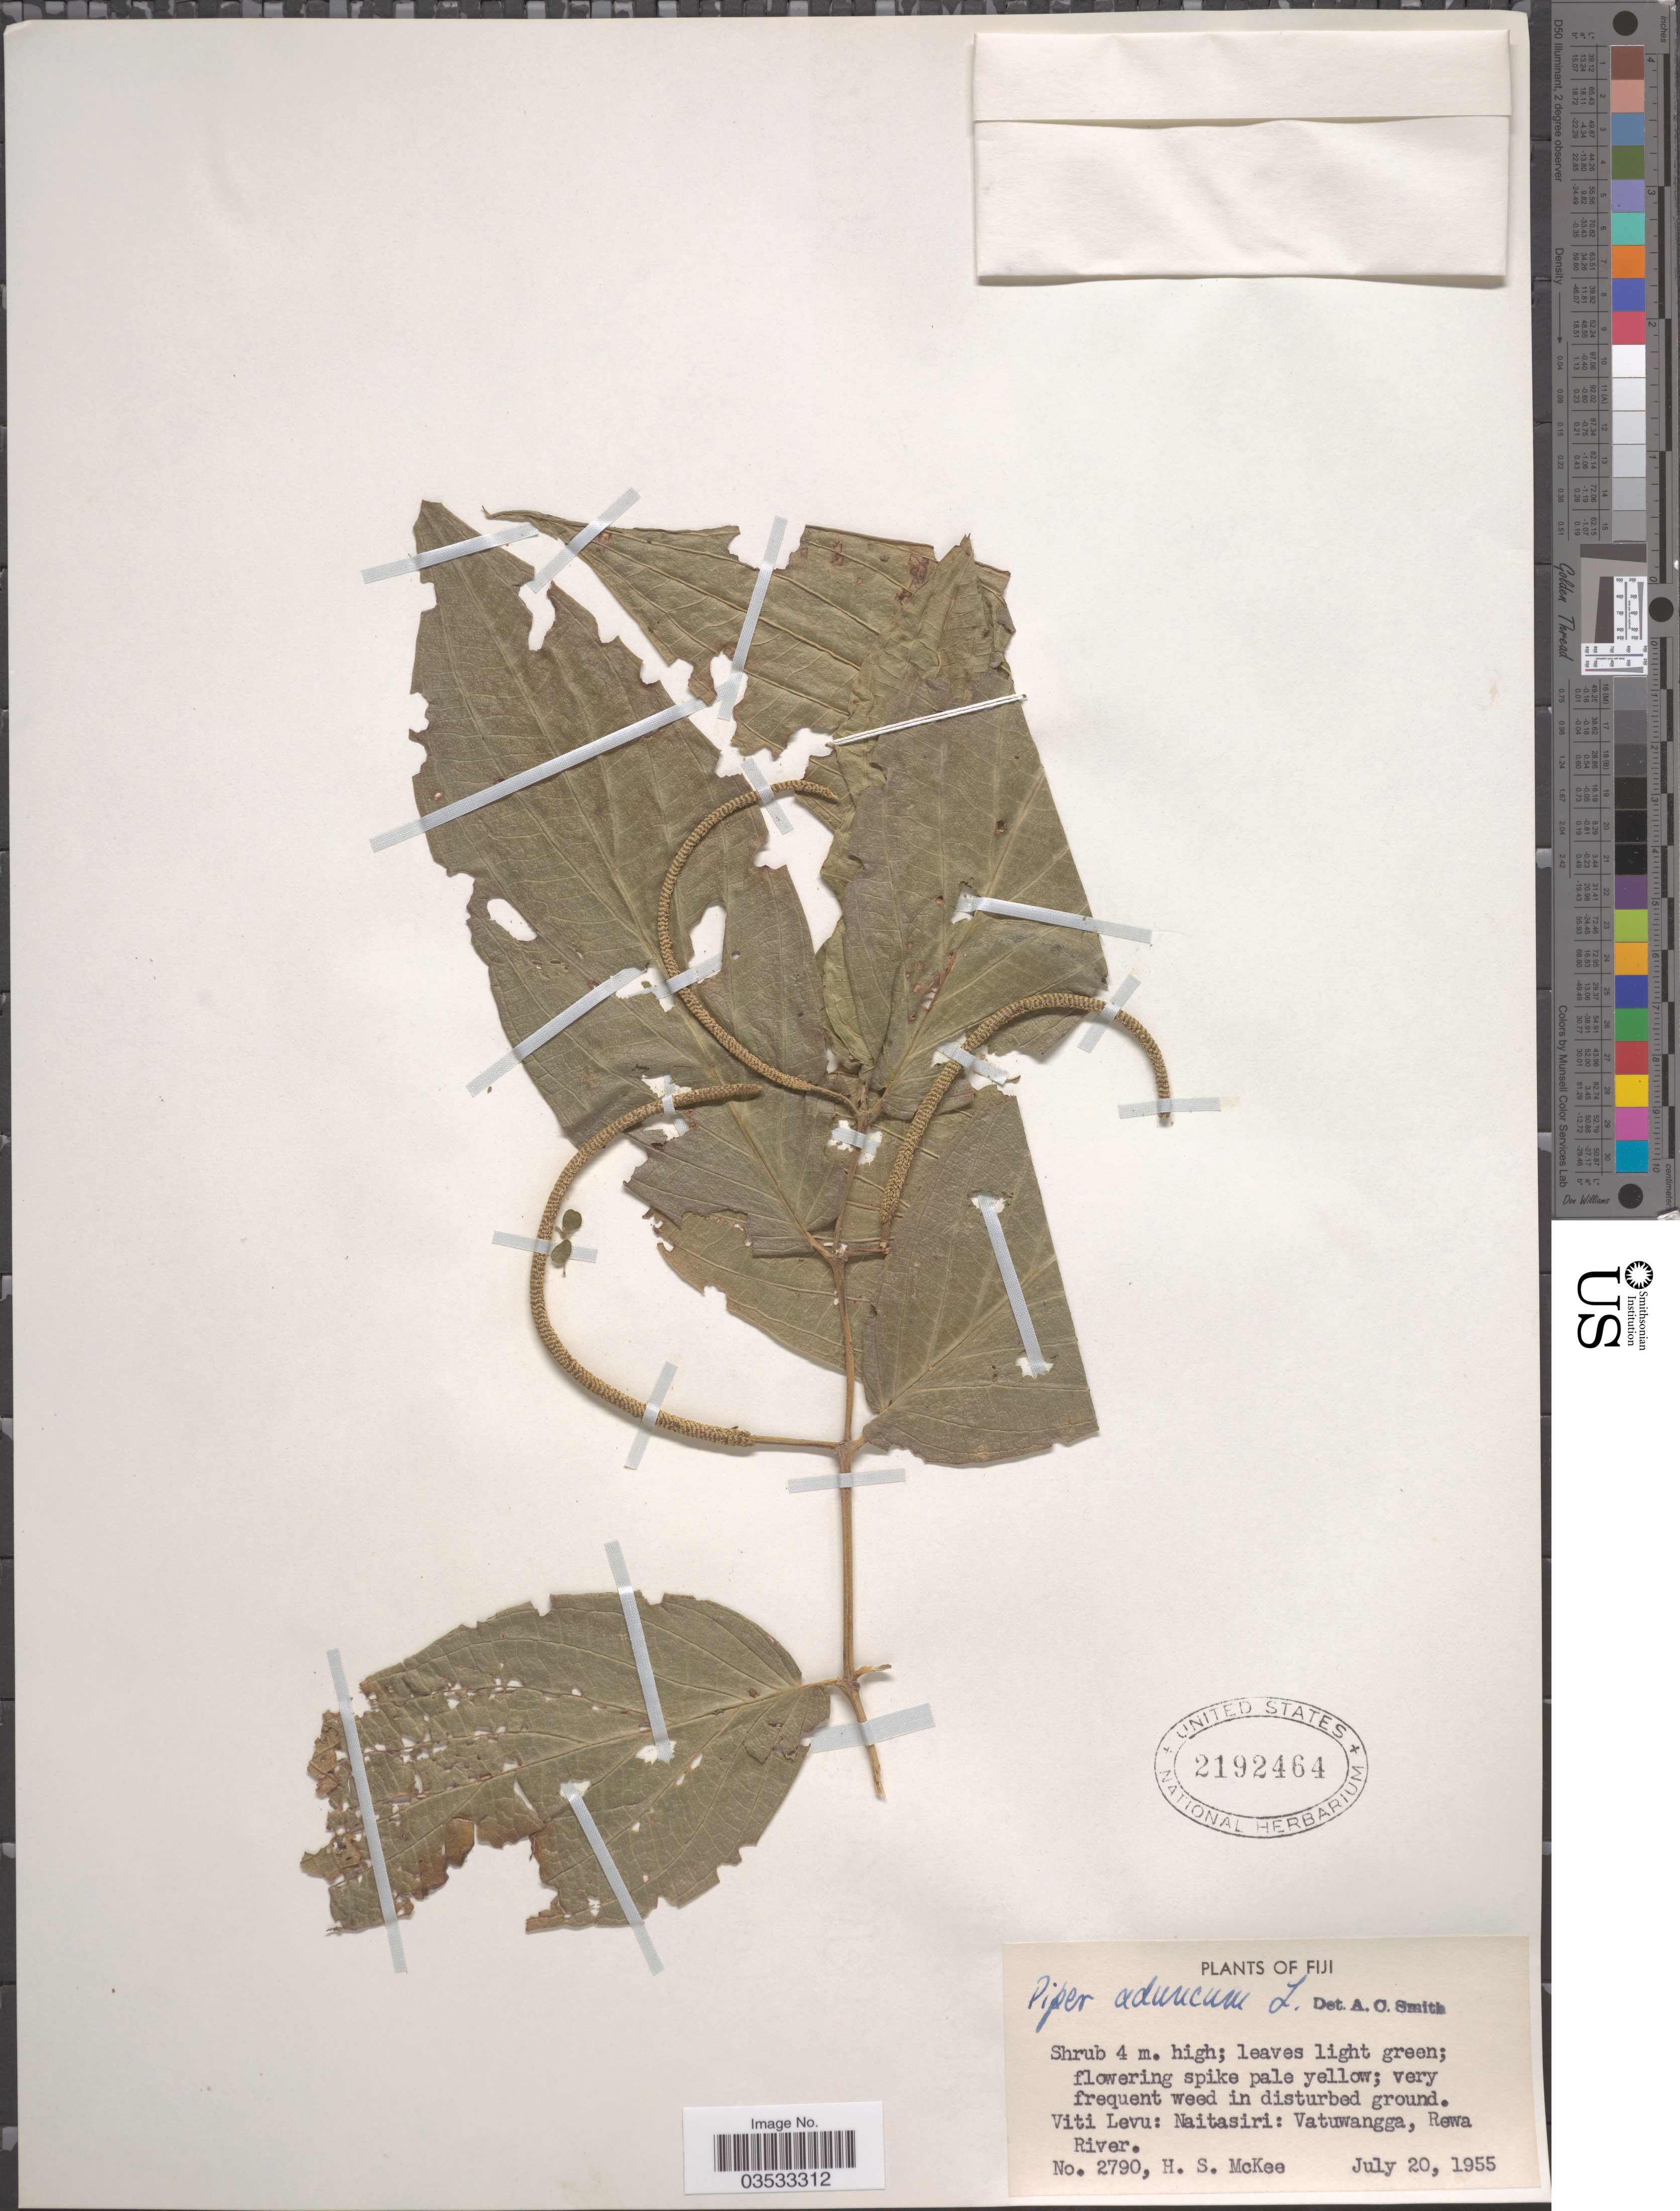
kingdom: Plantae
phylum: Tracheophyta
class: Magnoliopsida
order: Piperales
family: Piperaceae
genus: Piper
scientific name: Piper aduncum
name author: L.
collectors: H. S. McKee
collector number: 2790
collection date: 1955-07-20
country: Fiji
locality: Viti Levu: Naitasiri: Vatuwangga, rewa River.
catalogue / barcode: US 2192464